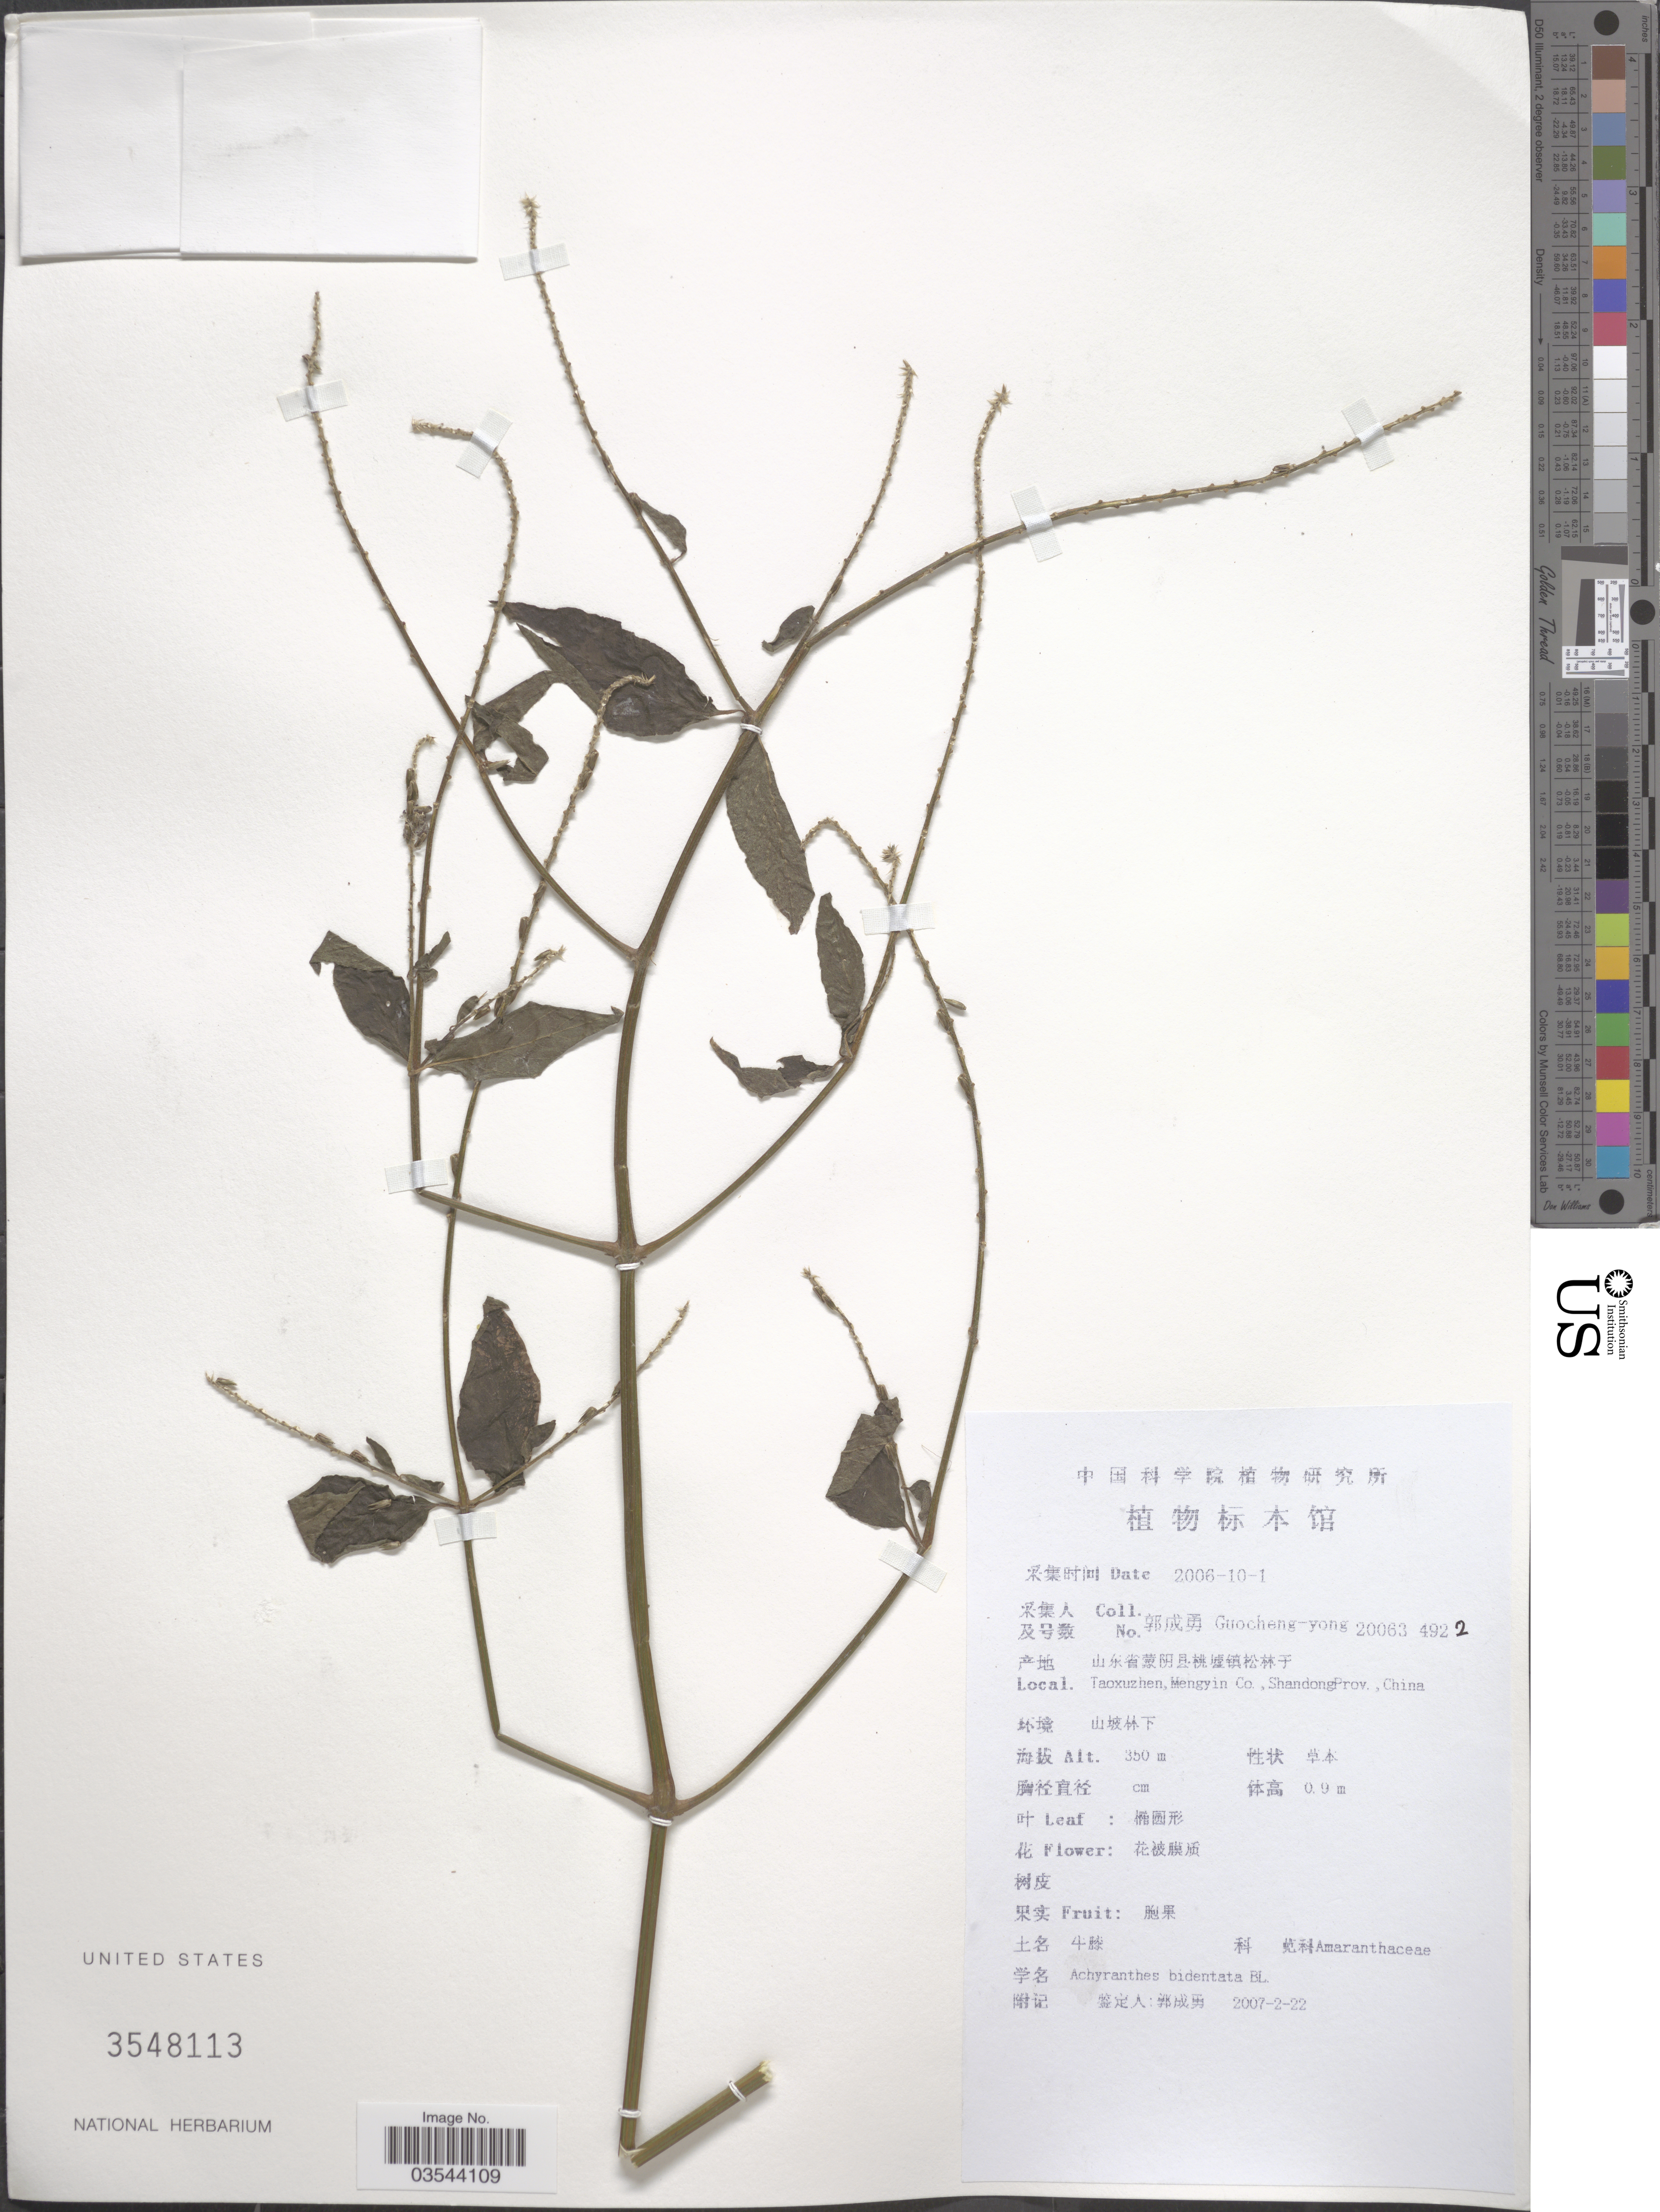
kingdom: Plantae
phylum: Tracheophyta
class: Magnoliopsida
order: Caryophyllales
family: Amaranthaceae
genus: Achyranthes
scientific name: Achyranthes bidentata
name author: Blume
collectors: Guo cheng-yong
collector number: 20063 4922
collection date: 2006-10-01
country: China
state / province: Shandong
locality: Taoxuzhen, Mengy in Co.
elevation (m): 350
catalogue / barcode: US 3548113